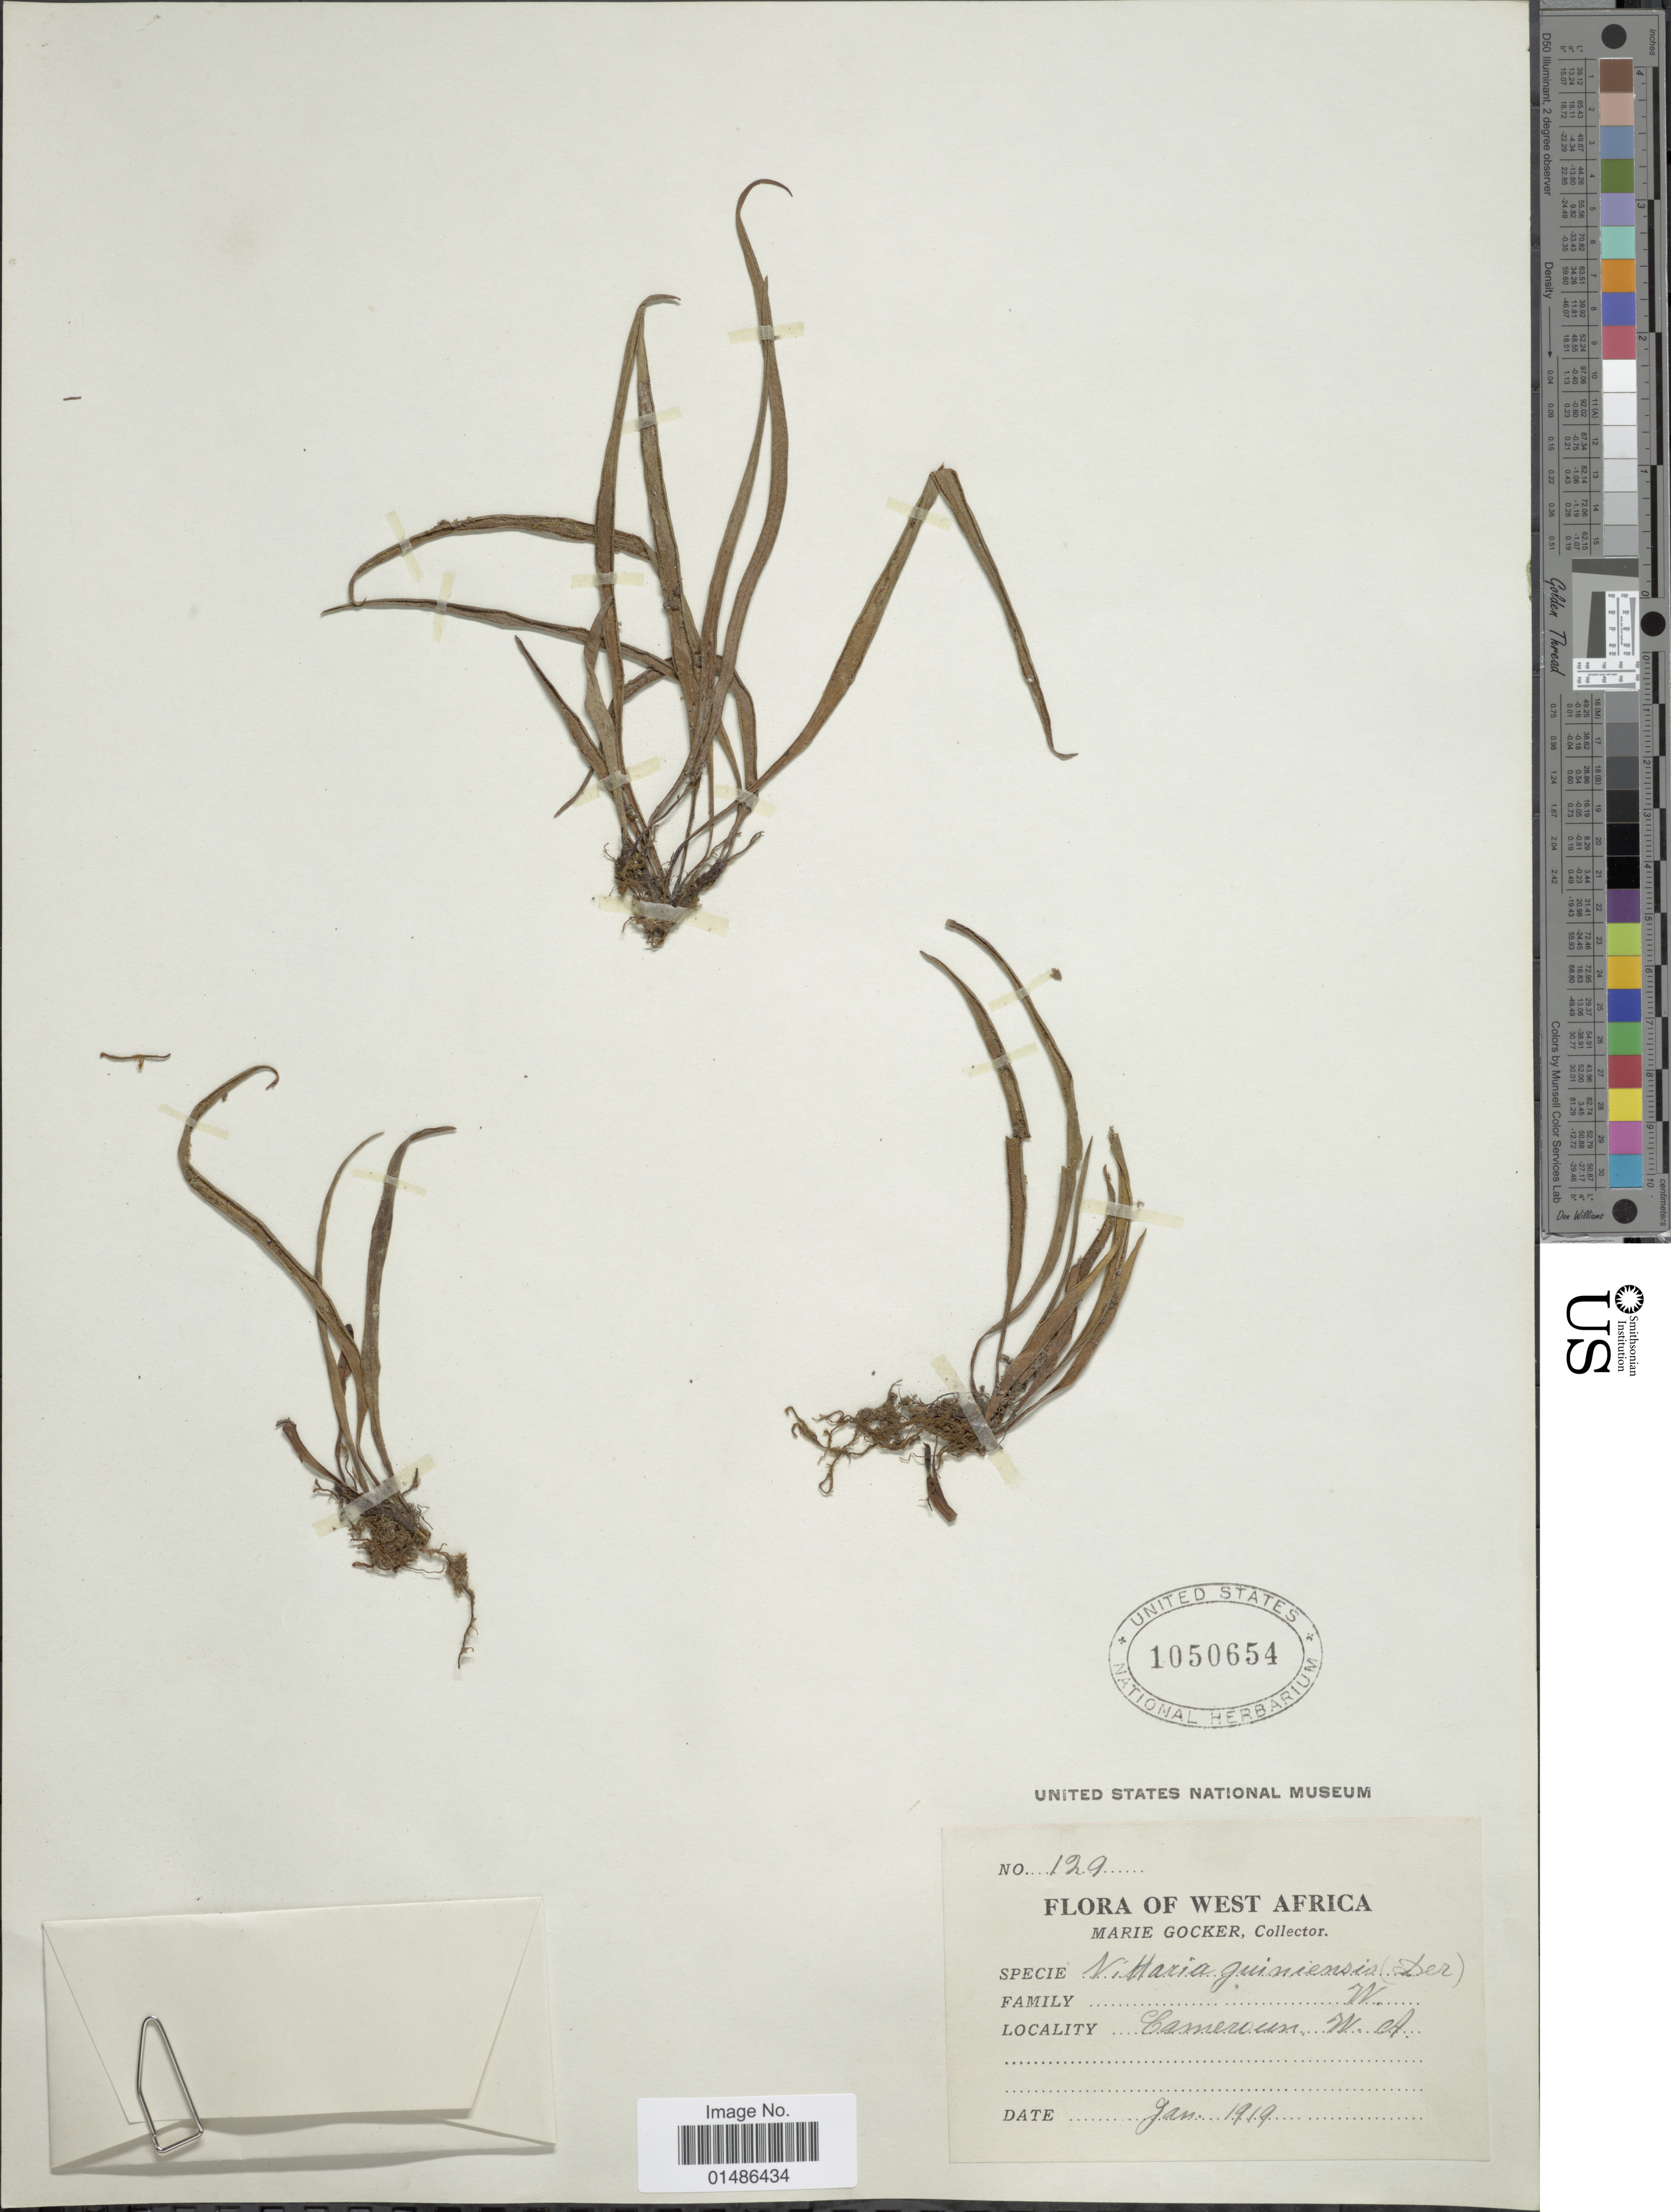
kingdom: Plantae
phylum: Tracheophyta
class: Polypodiopsida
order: Polypodiales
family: Pteridaceae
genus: Haplopteris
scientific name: Haplopteris guineensis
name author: (Desv.) E.H. Crane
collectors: M. Gocker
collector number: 129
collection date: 1919-01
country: Cameroon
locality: West Africa.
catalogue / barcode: US 1050654